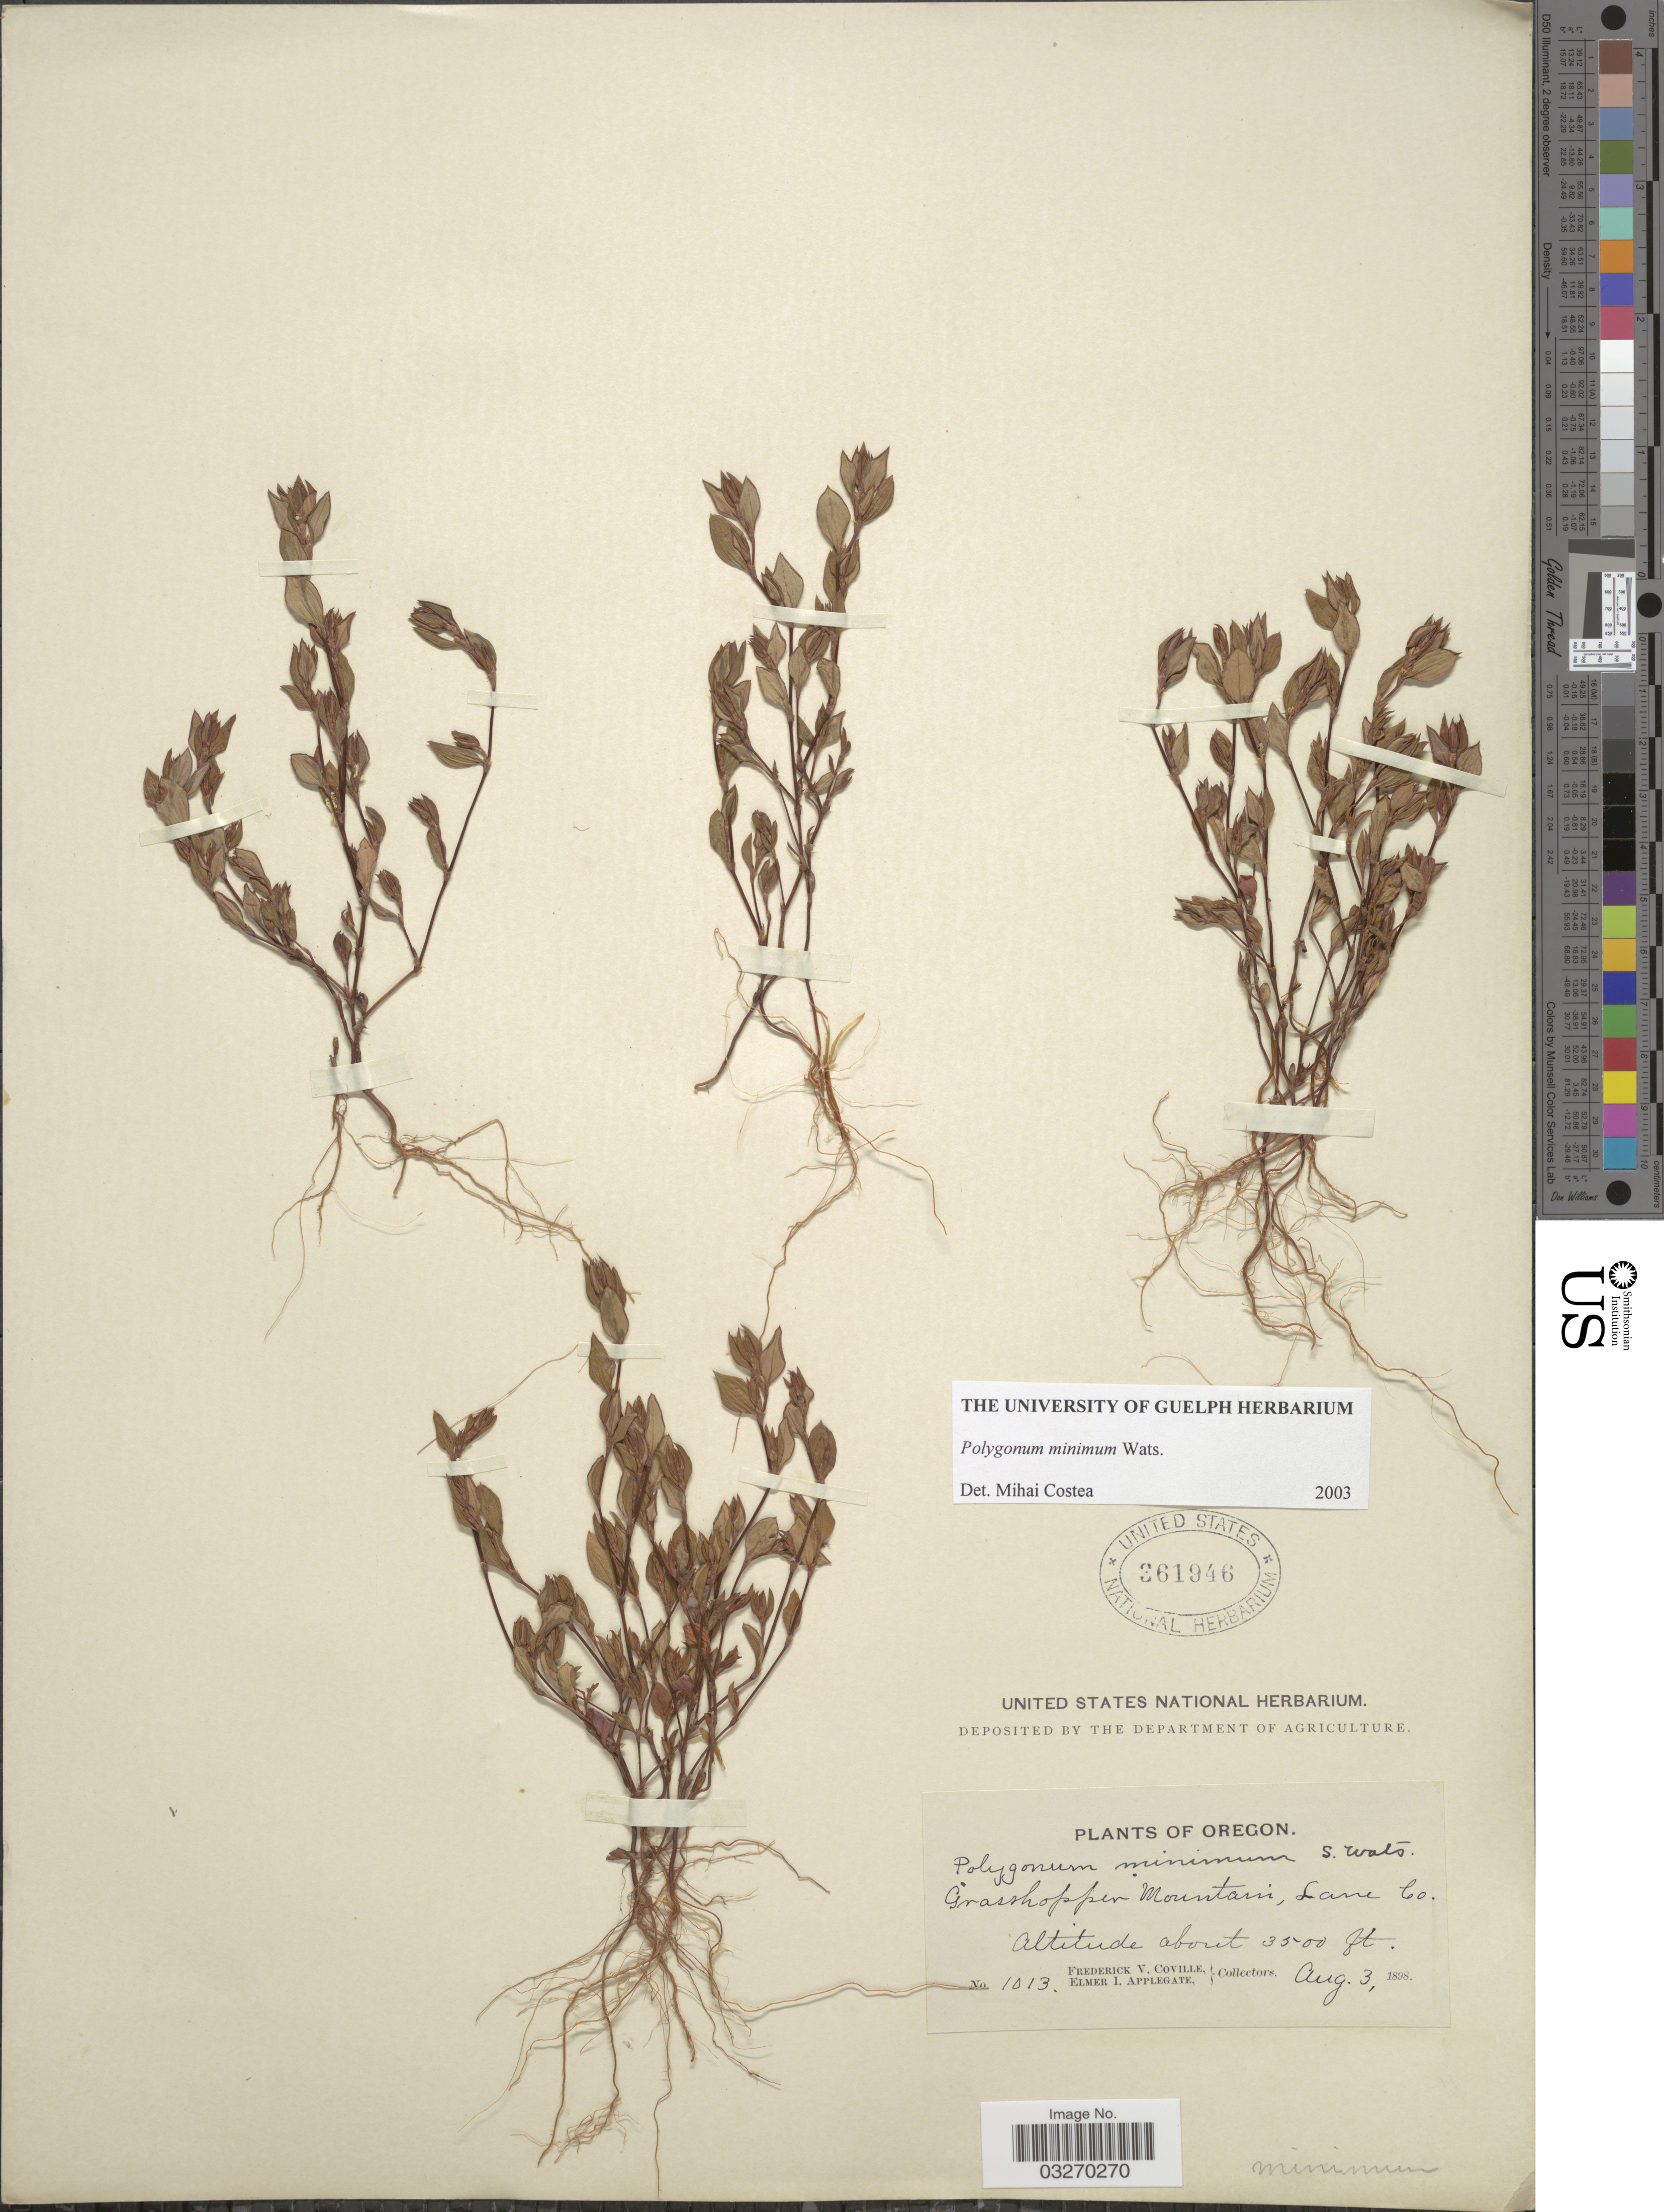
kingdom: Plantae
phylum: Tracheophyta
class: Magnoliopsida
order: Caryophyllales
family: Polygonaceae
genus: Polygonum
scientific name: Polygonum minimum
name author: S. Watson in C. King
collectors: F. V. Coville & E. I. Applegate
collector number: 1013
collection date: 1898-08-03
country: United States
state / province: Oregon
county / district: Lane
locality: Grasshopper Mountain, Lane Co.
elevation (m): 1067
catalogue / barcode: US 361946